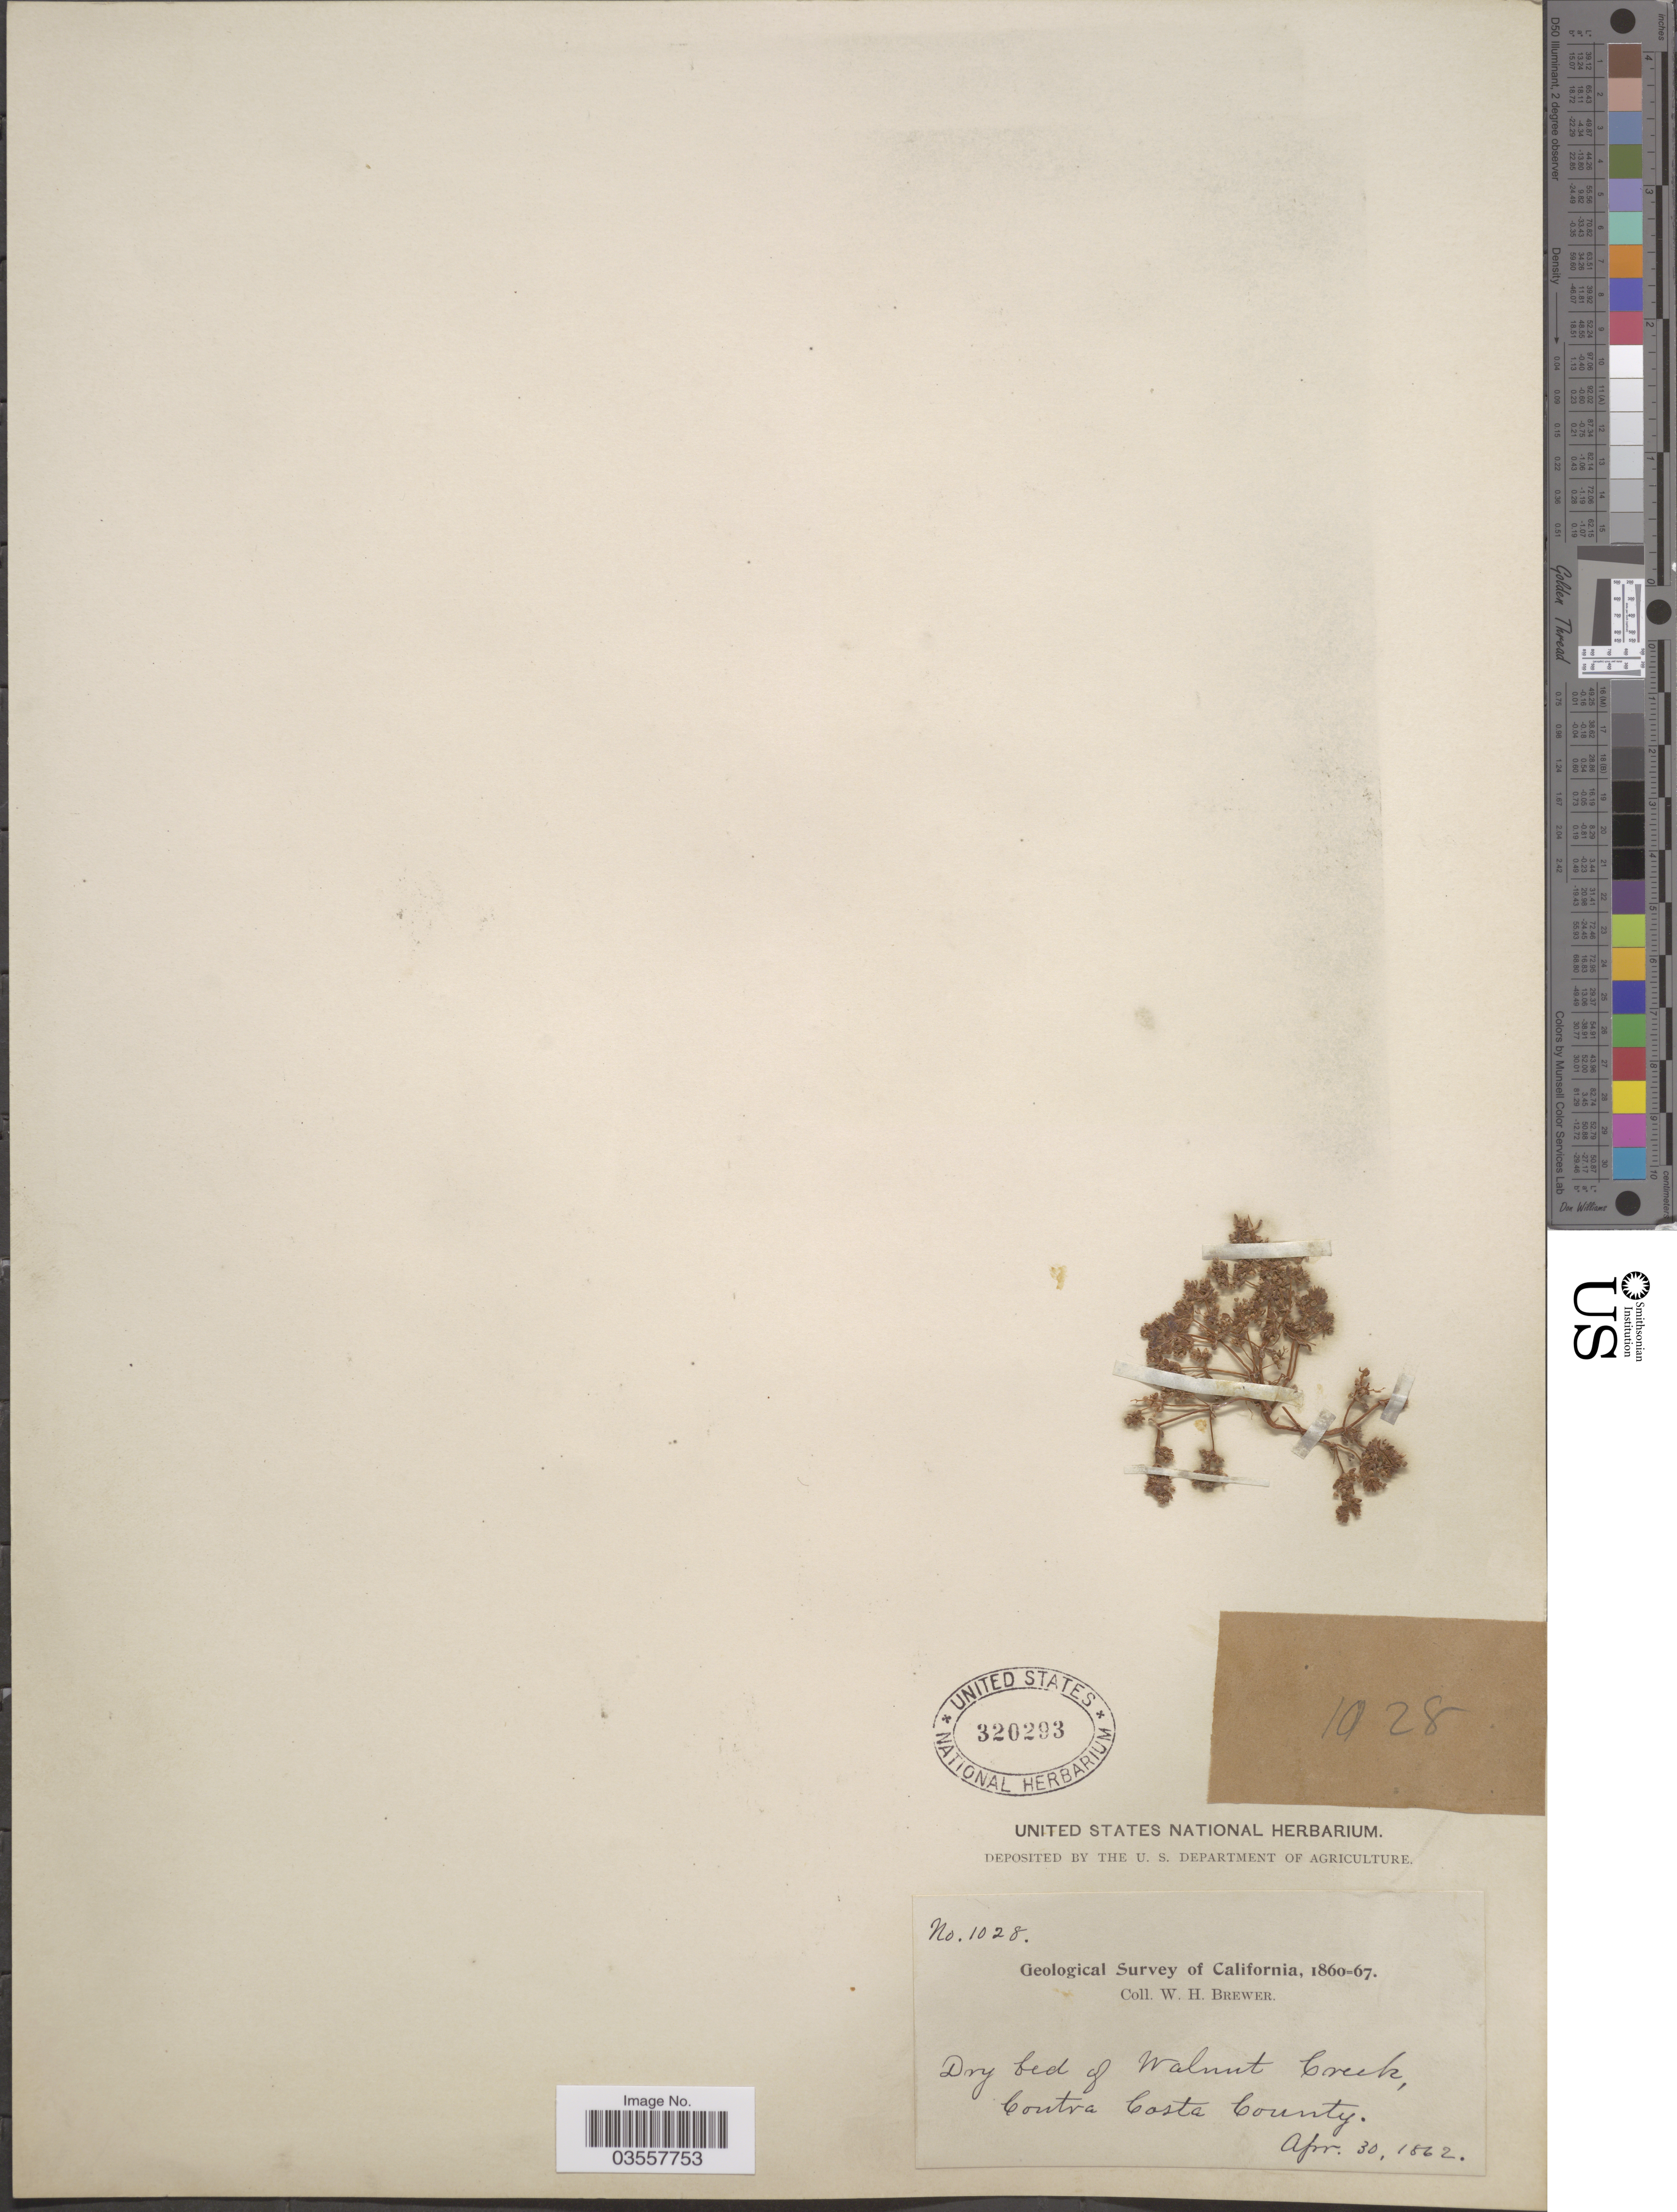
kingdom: Plantae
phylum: Tracheophyta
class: Magnoliopsida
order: Caryophyllales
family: Caryophyllaceae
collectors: W. H. Brewer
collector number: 1028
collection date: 1862-04-30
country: United States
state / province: California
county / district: Contra Costa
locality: Dry bed of Walnut Creek, Countra Costa County.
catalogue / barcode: US 320293